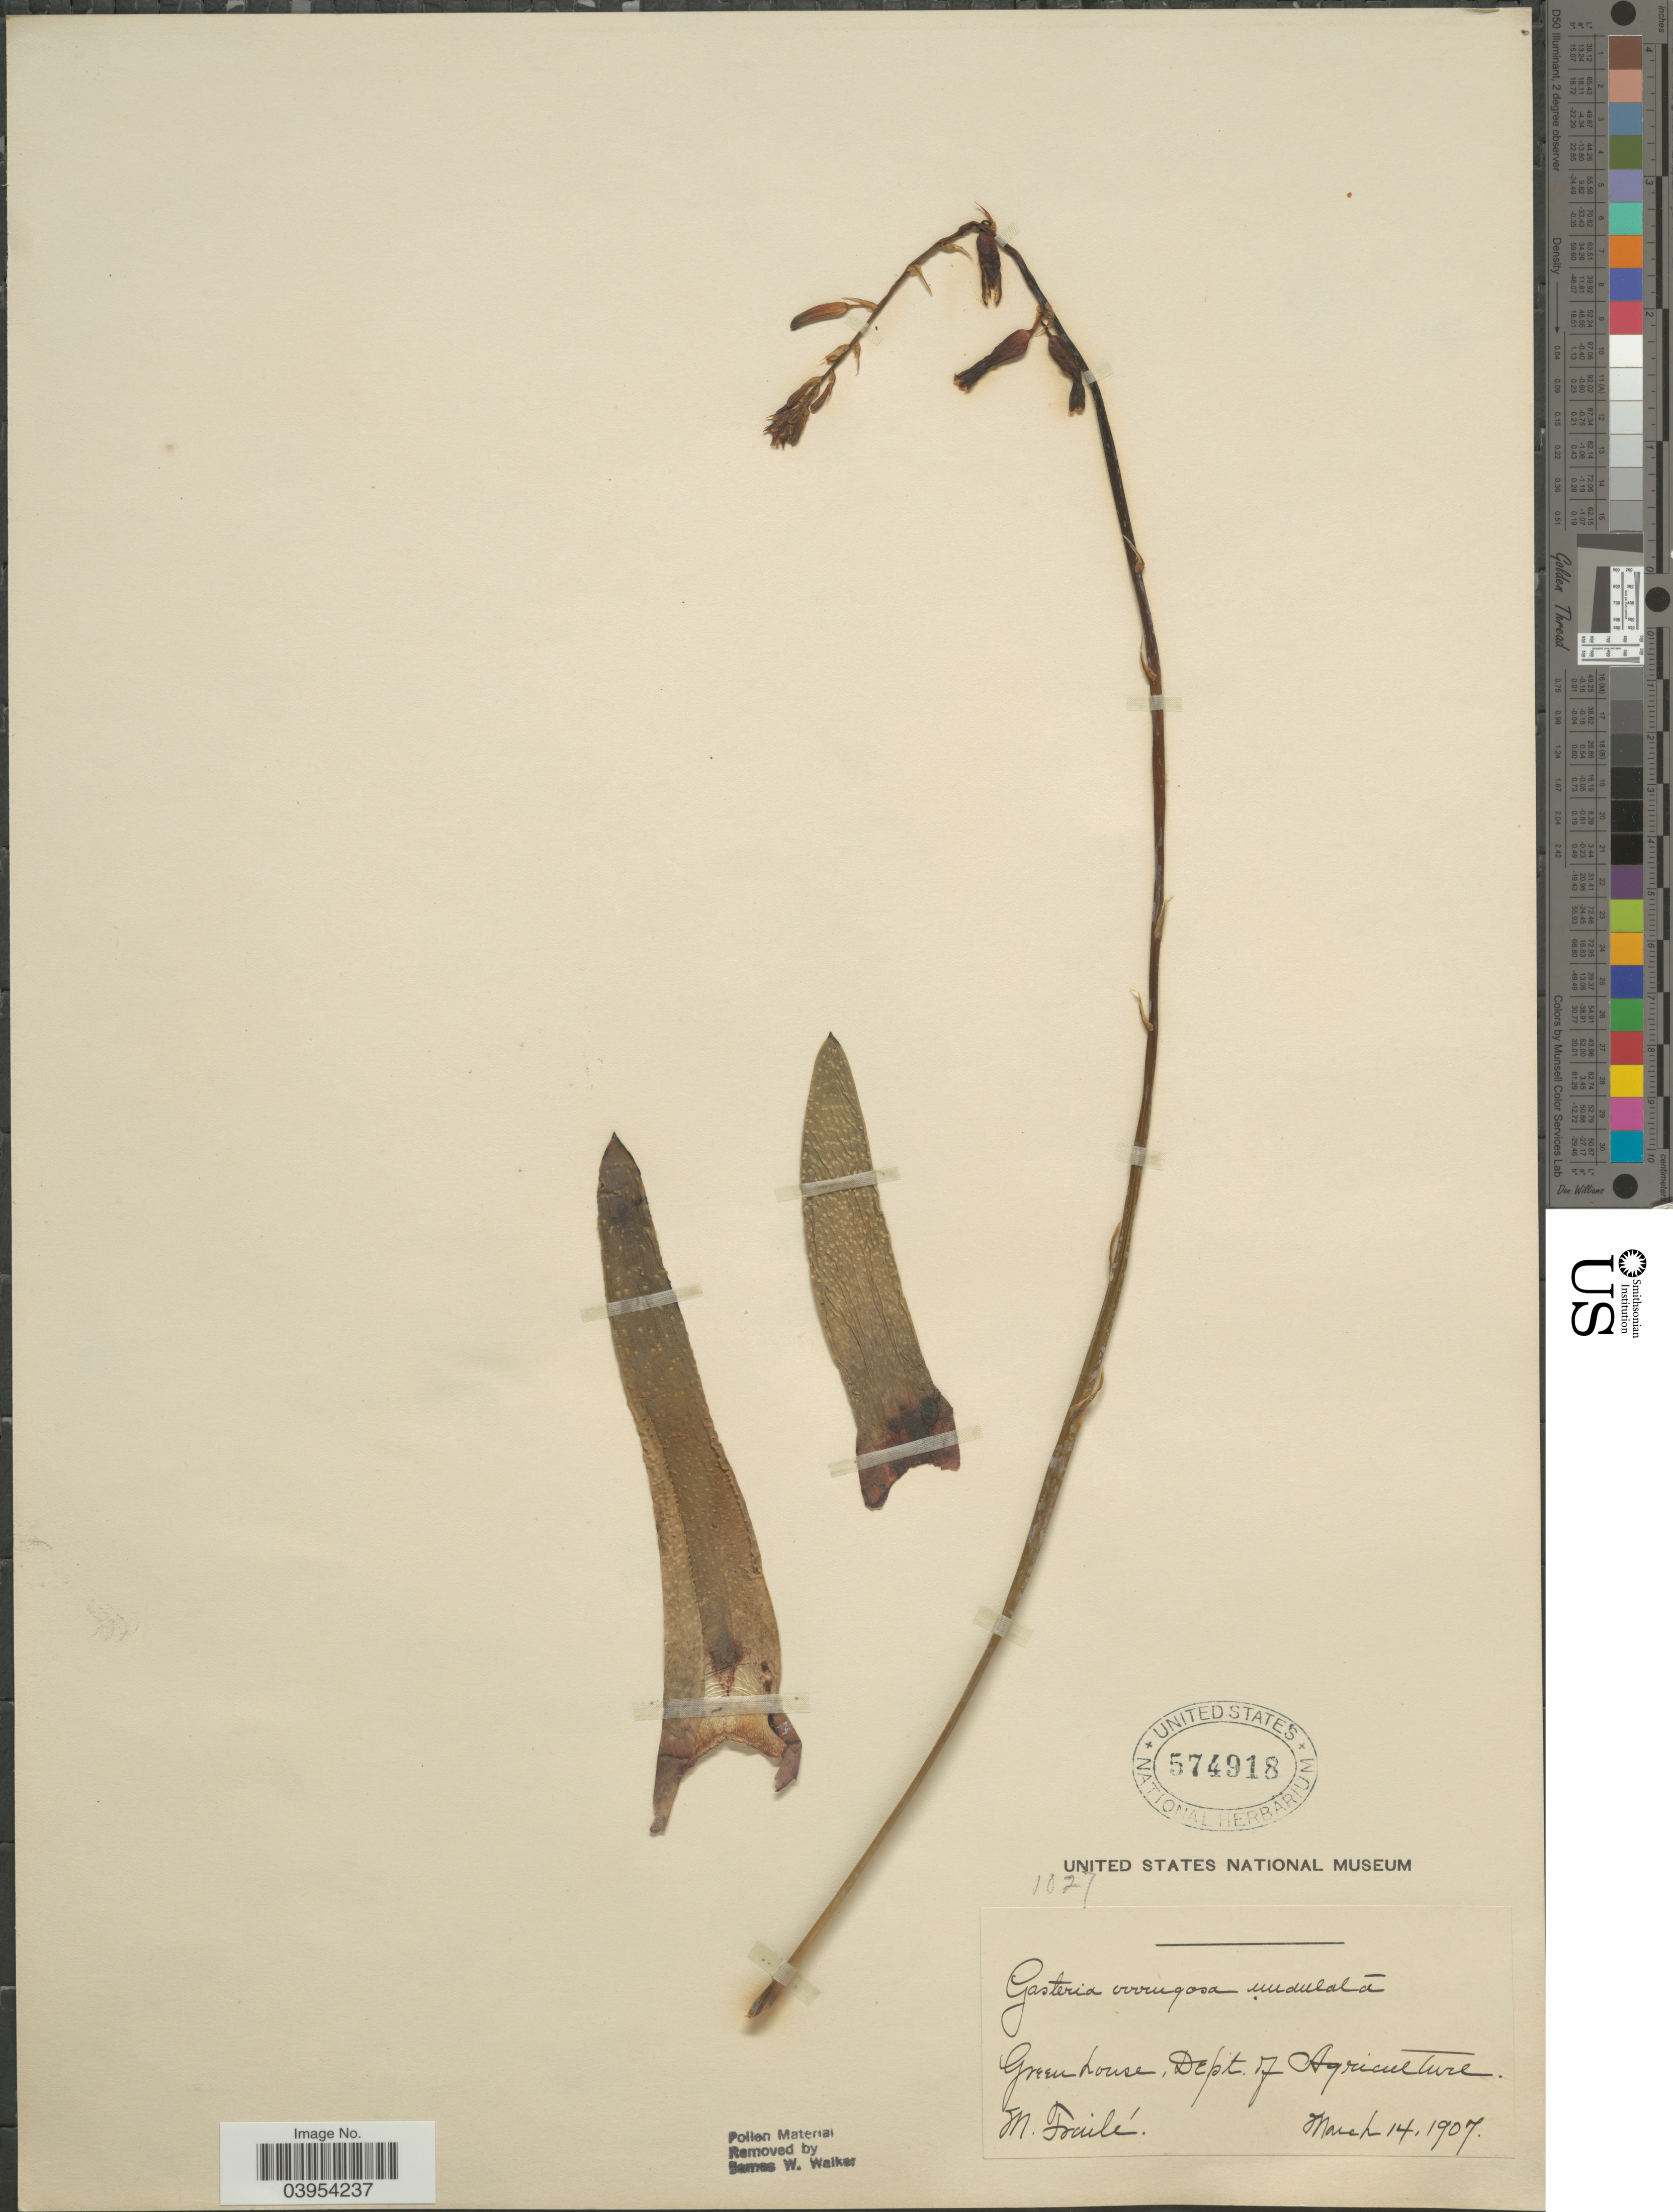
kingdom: Plantae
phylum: Tracheophyta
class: Liliopsida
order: Asparagales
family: Asphodelaceae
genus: Gasteria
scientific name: Gasteria verrucosa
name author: (Mill.) Duval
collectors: M. Fraile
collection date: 1907-03-14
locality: Greenhouse, Dept. of Agriculture.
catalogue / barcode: US 574918